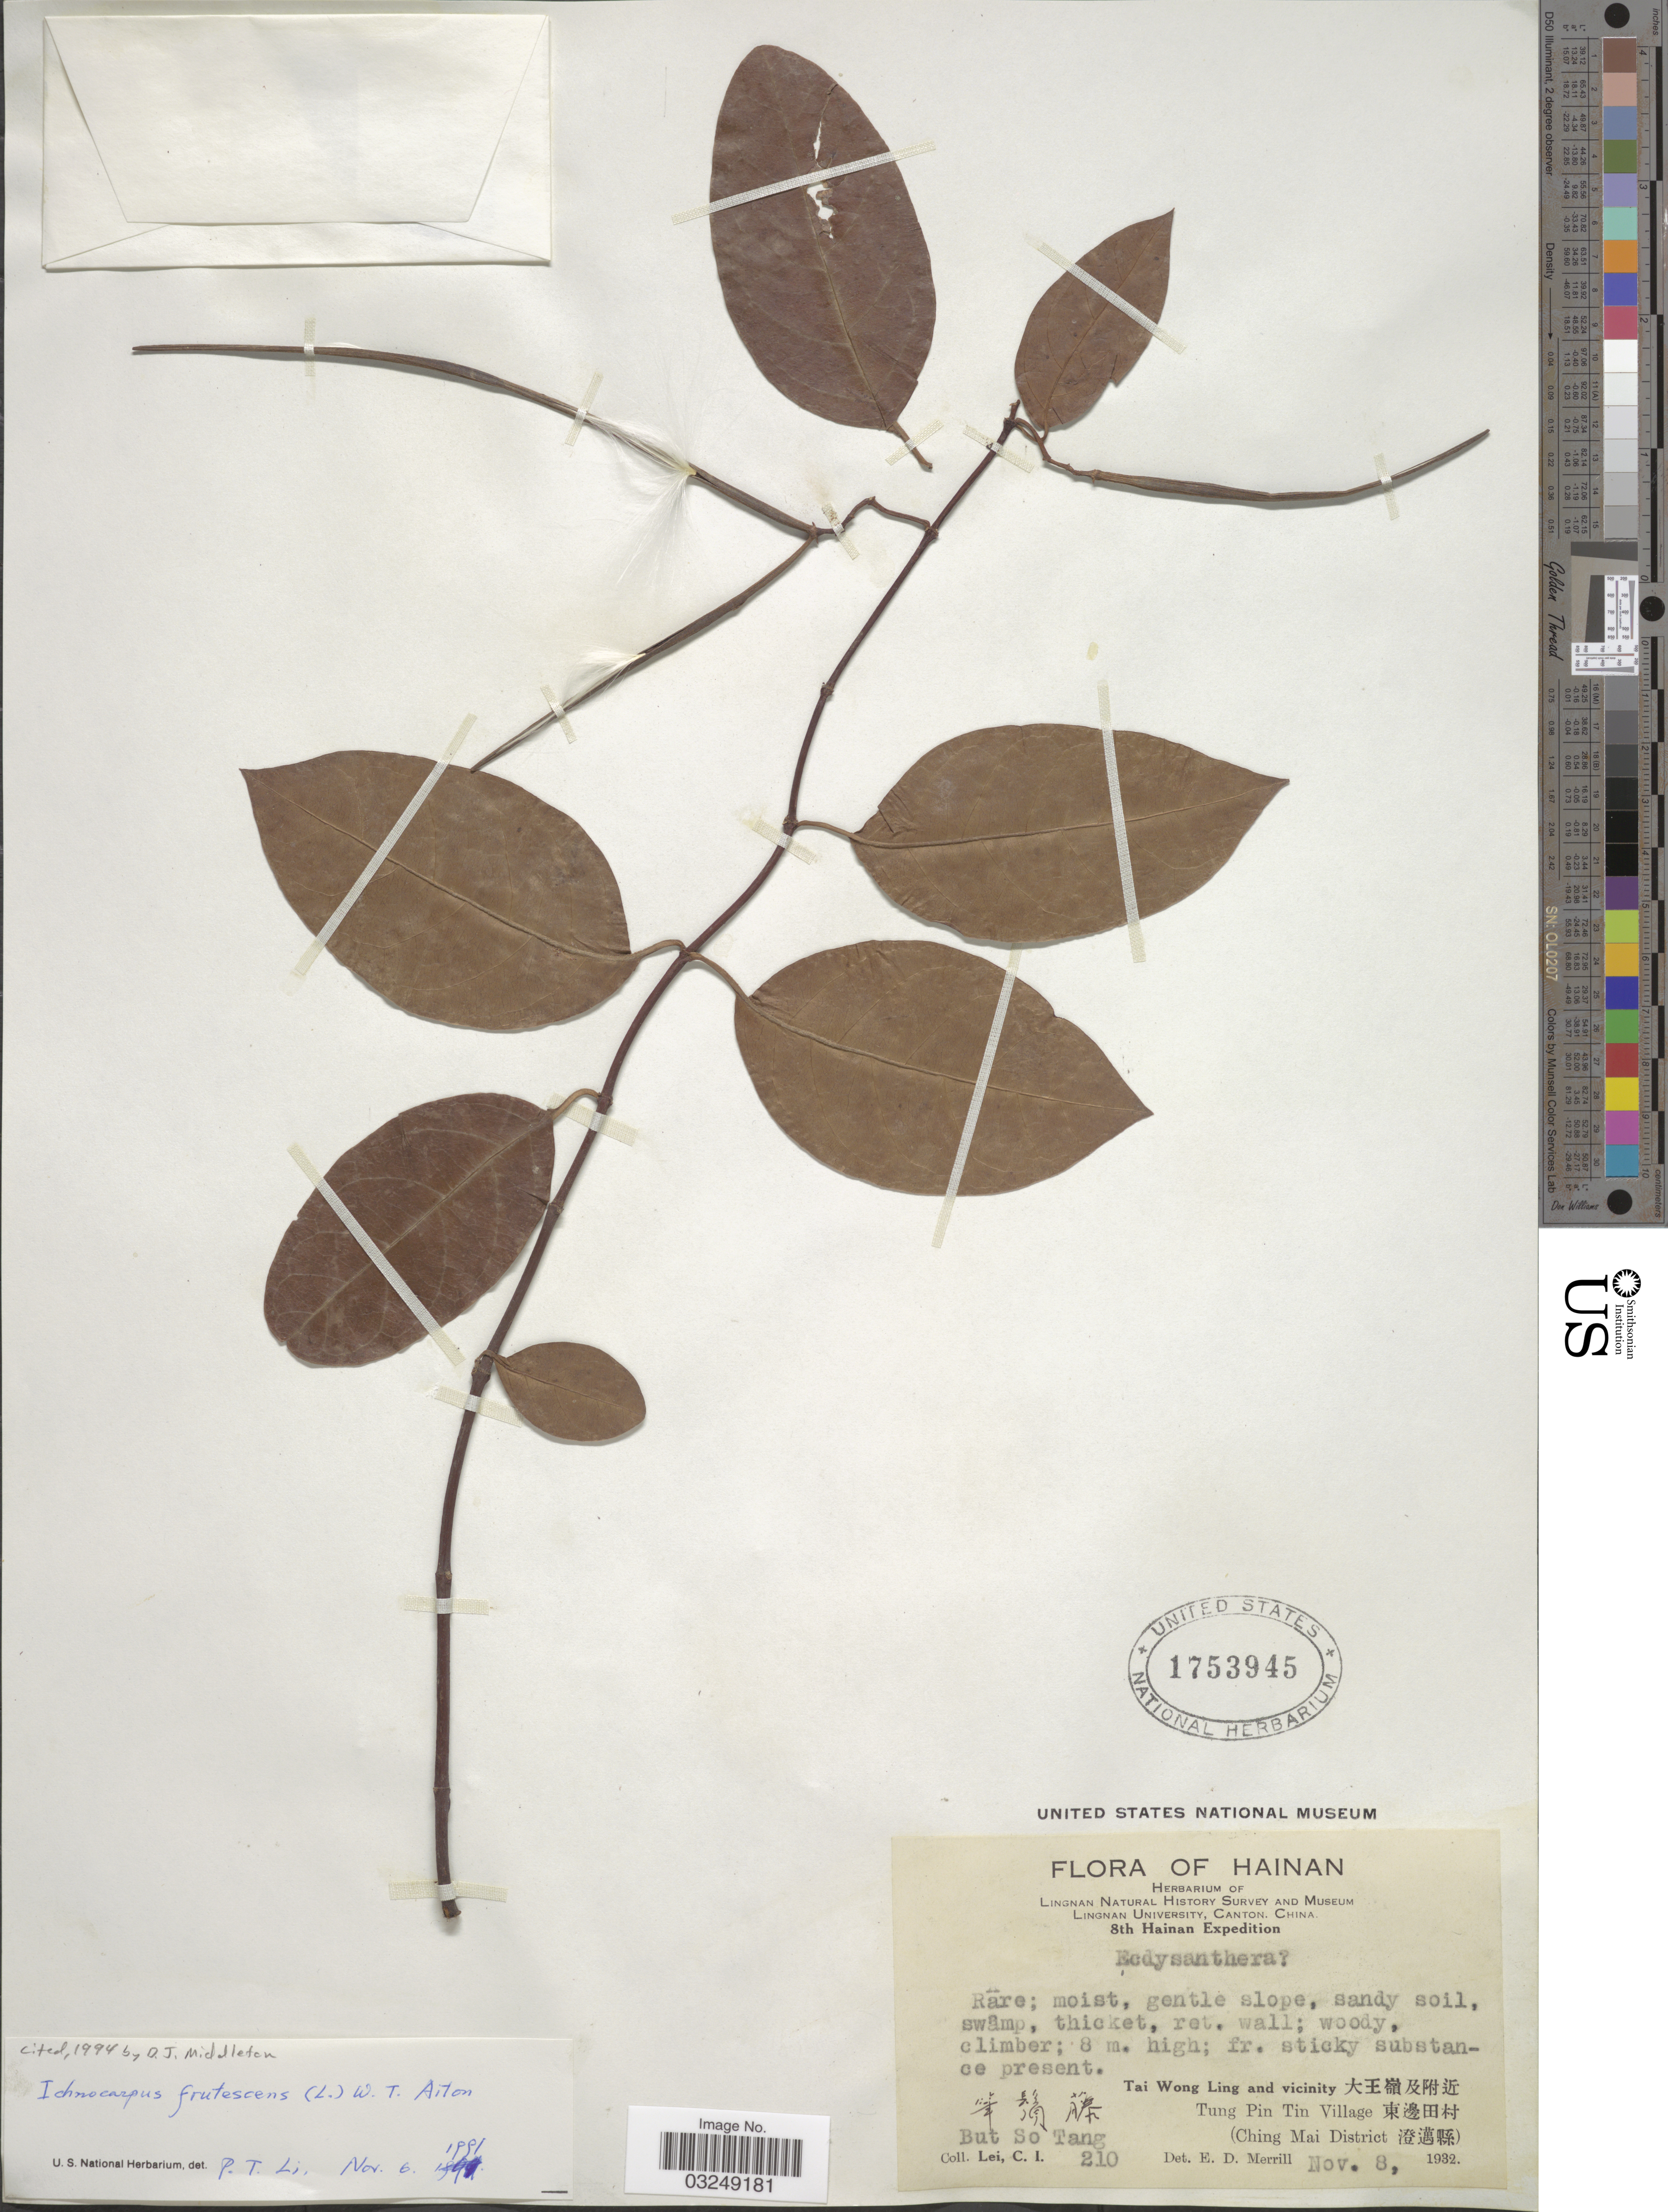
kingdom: Plantae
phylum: Tracheophyta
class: Magnoliopsida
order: Gentianales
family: Apocynaceae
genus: Ichnocarpus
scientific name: Ichnocarpus frutescens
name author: (L.) W.T. Aiton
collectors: C. I. Lei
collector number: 210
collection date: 1932-11-08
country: China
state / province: Hainan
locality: Tai Wong Ling and vicinity. Tung Pin Tin Village. (Ching Mai District.). But So Tang.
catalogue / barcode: US 1753945